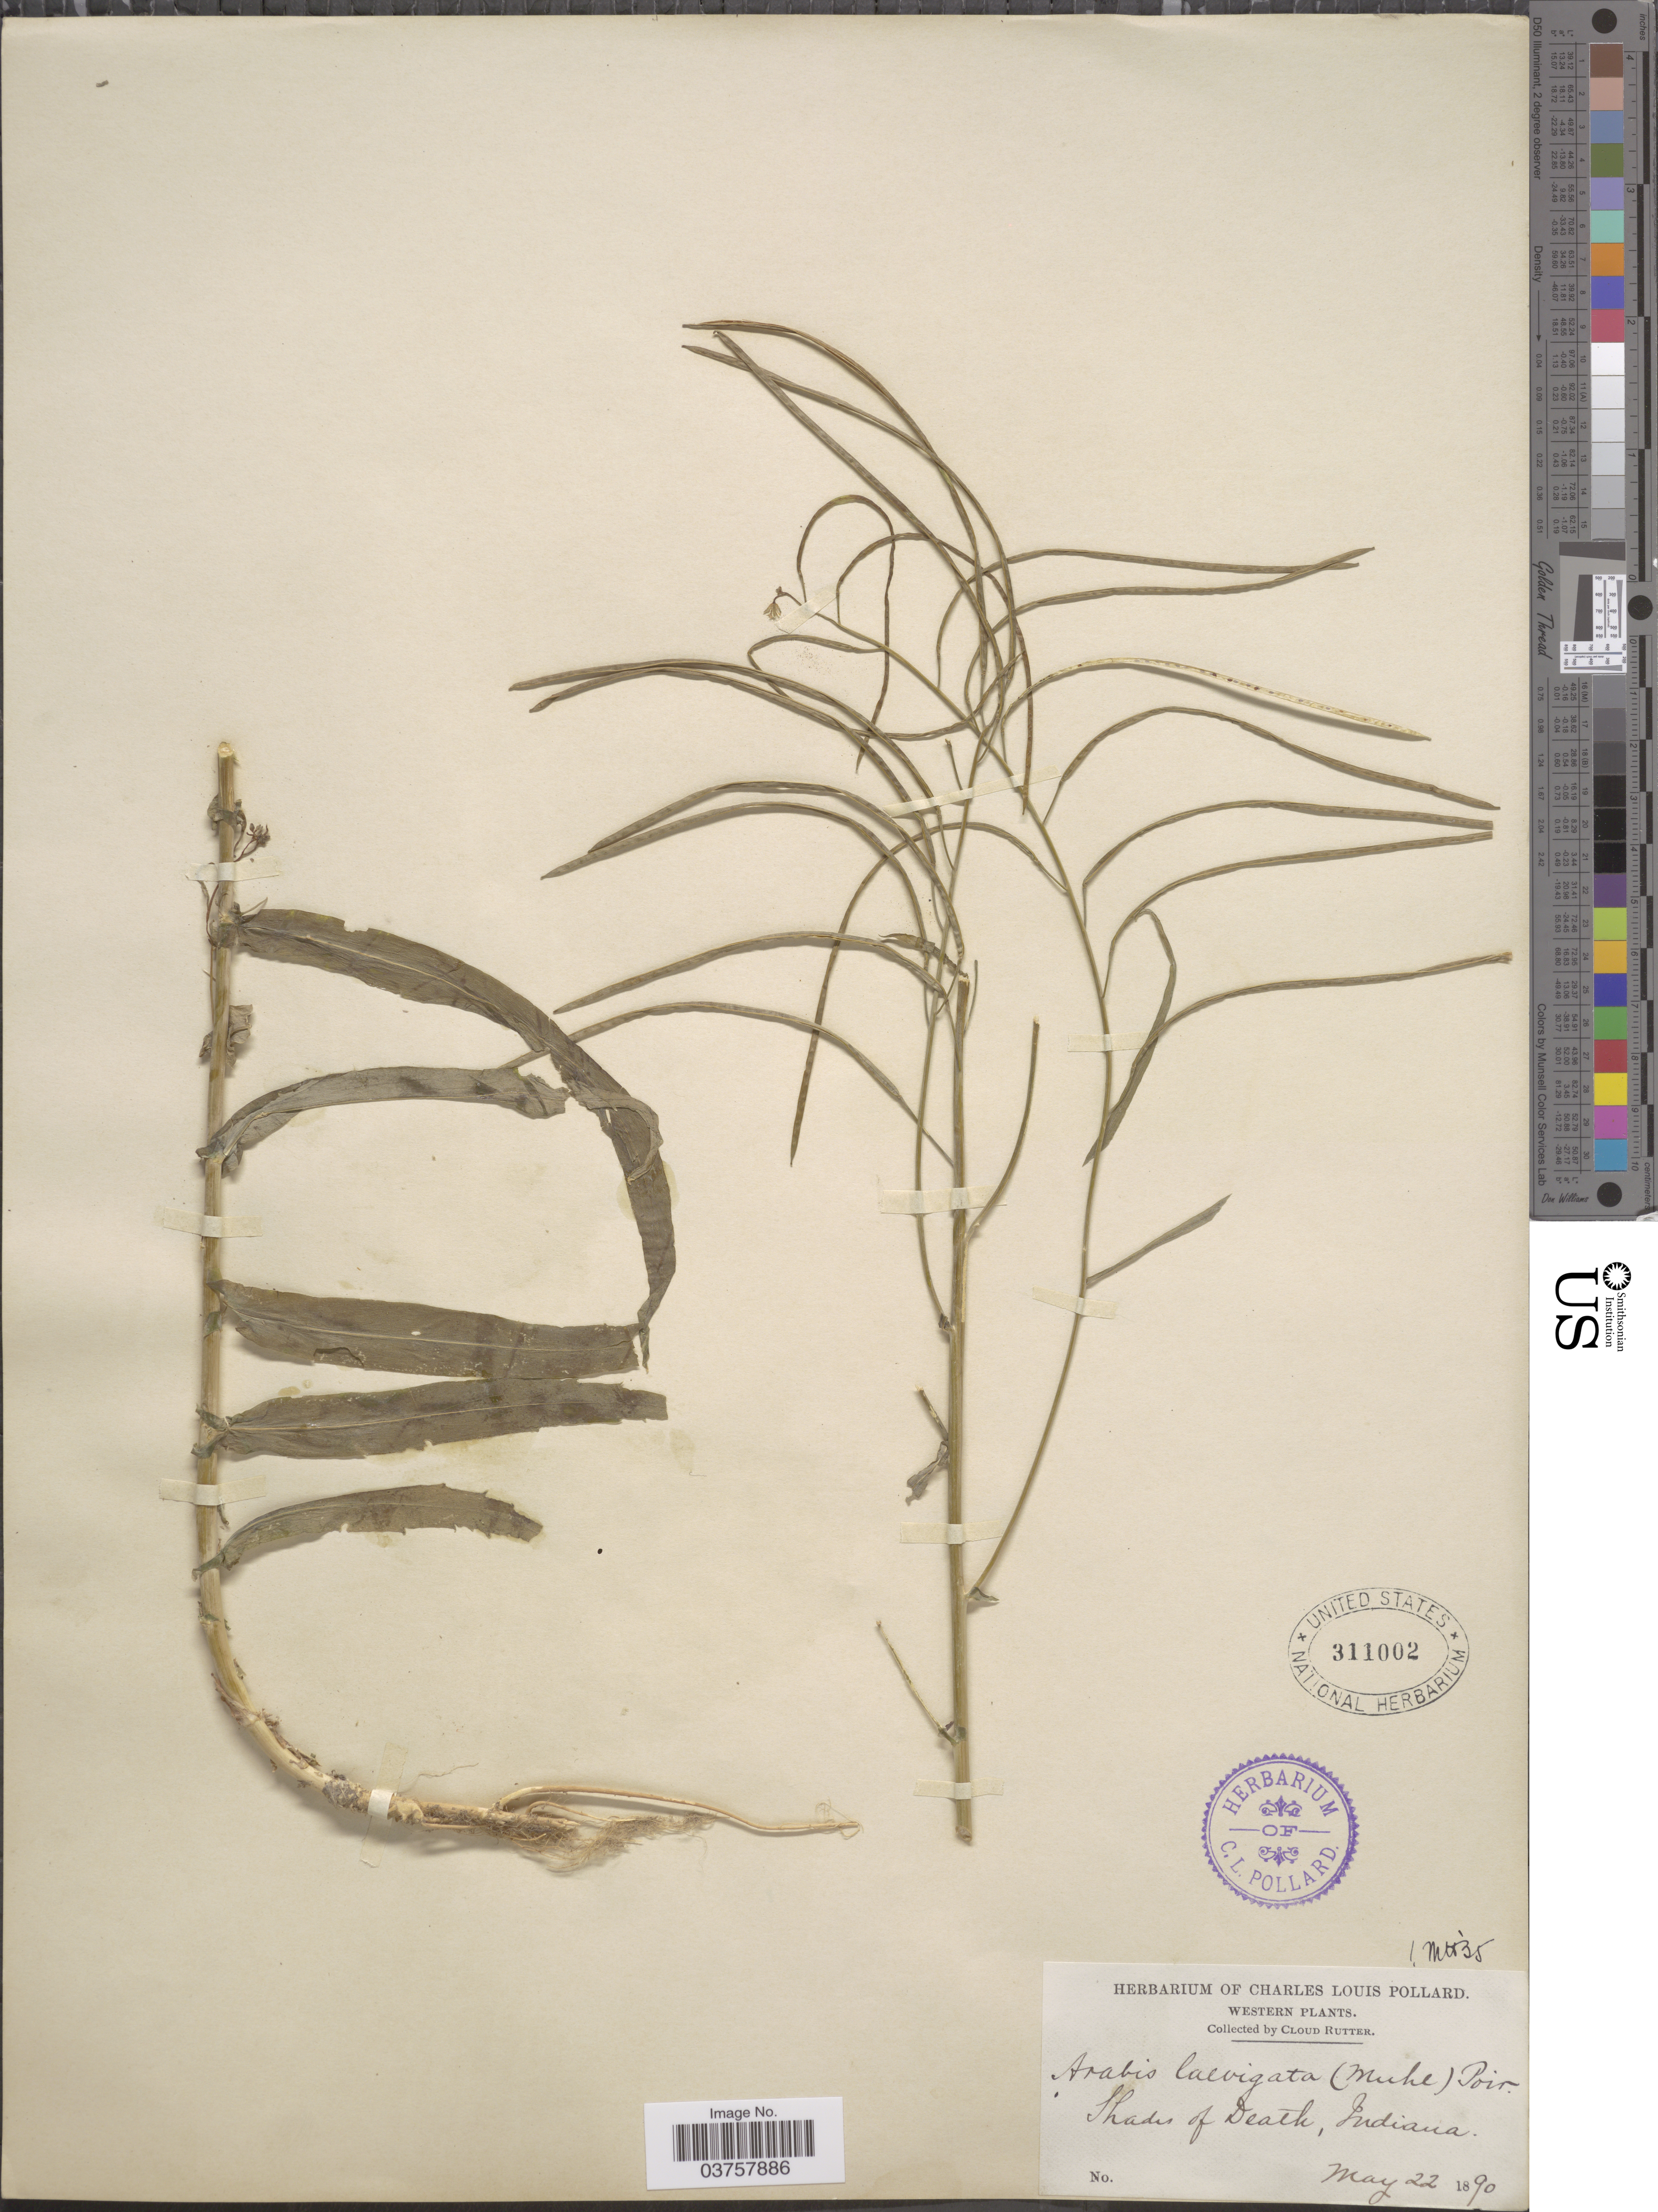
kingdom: Plantae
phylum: Tracheophyta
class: Magnoliopsida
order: Brassicales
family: Brassicaceae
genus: Arabis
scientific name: Arabis laevigata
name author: (Muhl. ex Willd.) Poir.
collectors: C. Rutter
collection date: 1890-05-22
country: United States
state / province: Indiana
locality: Western. Shades of Death.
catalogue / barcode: US 311002